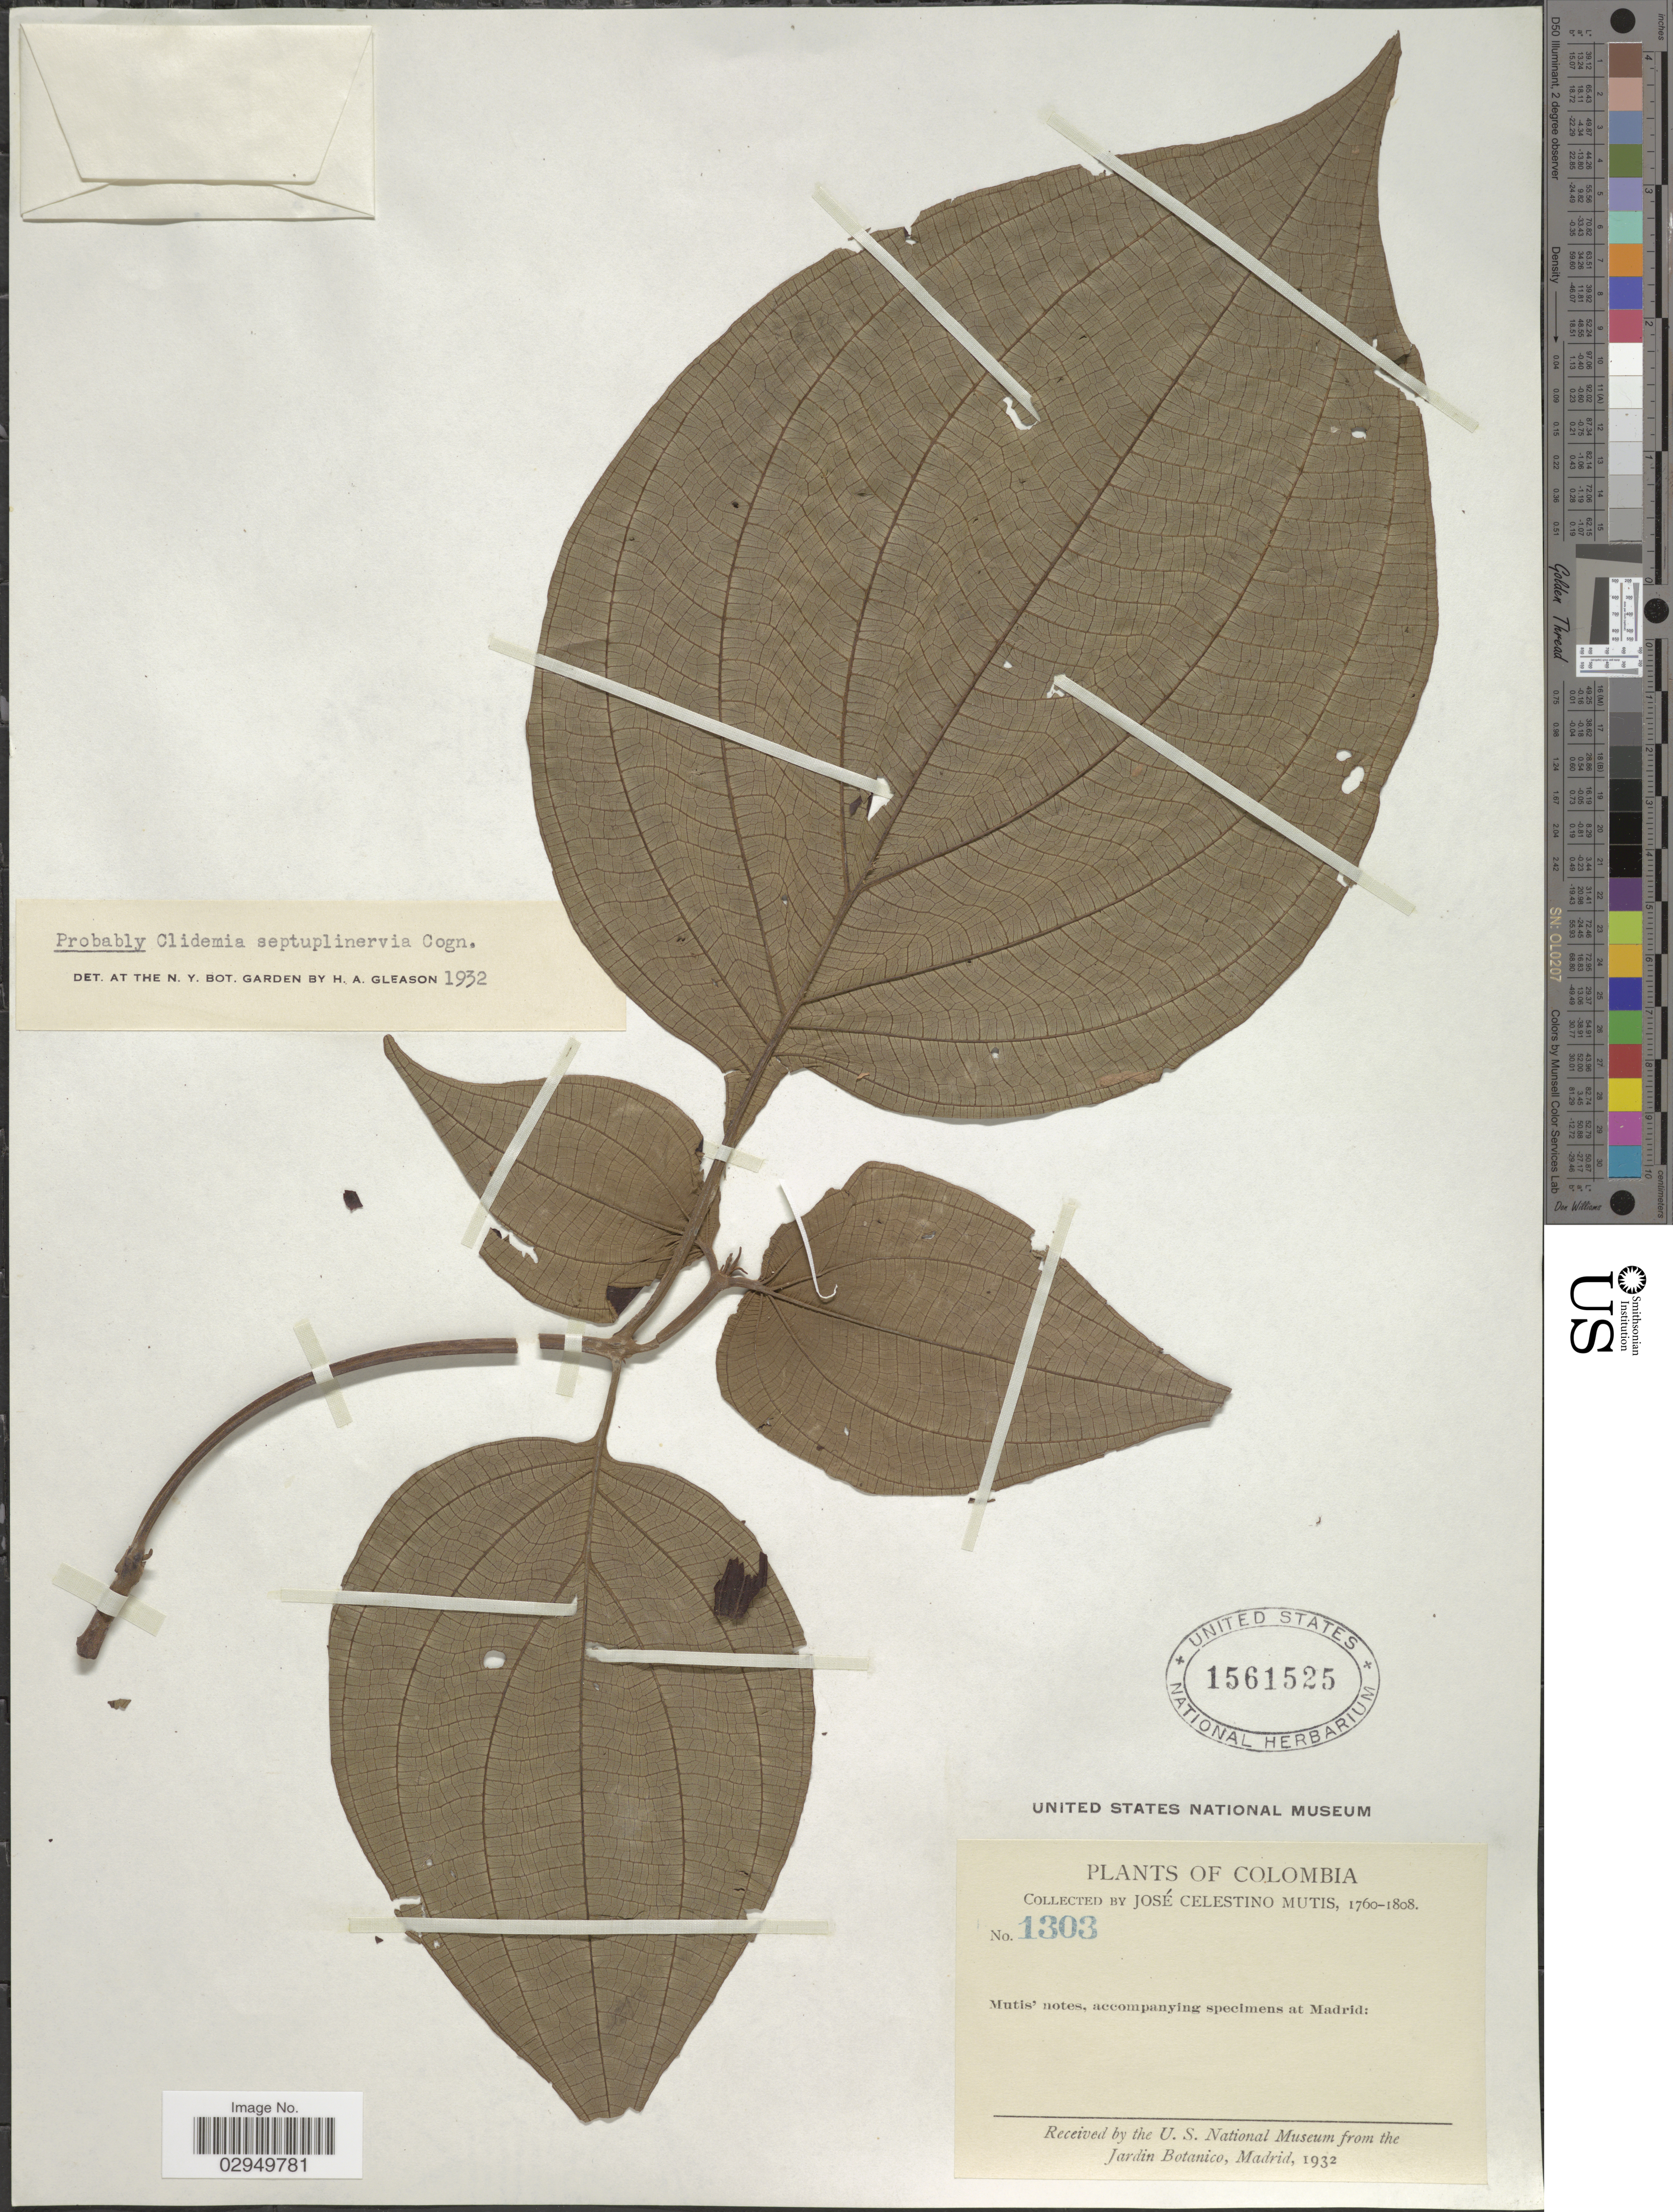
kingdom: Plantae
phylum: Tracheophyta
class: Magnoliopsida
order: Myrtales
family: Melastomataceae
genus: Clidemia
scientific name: Clidemia septuplinervia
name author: Cogn.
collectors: J. C. B. Mutis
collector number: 1303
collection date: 1760/1808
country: Colombia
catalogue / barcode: US 1561525